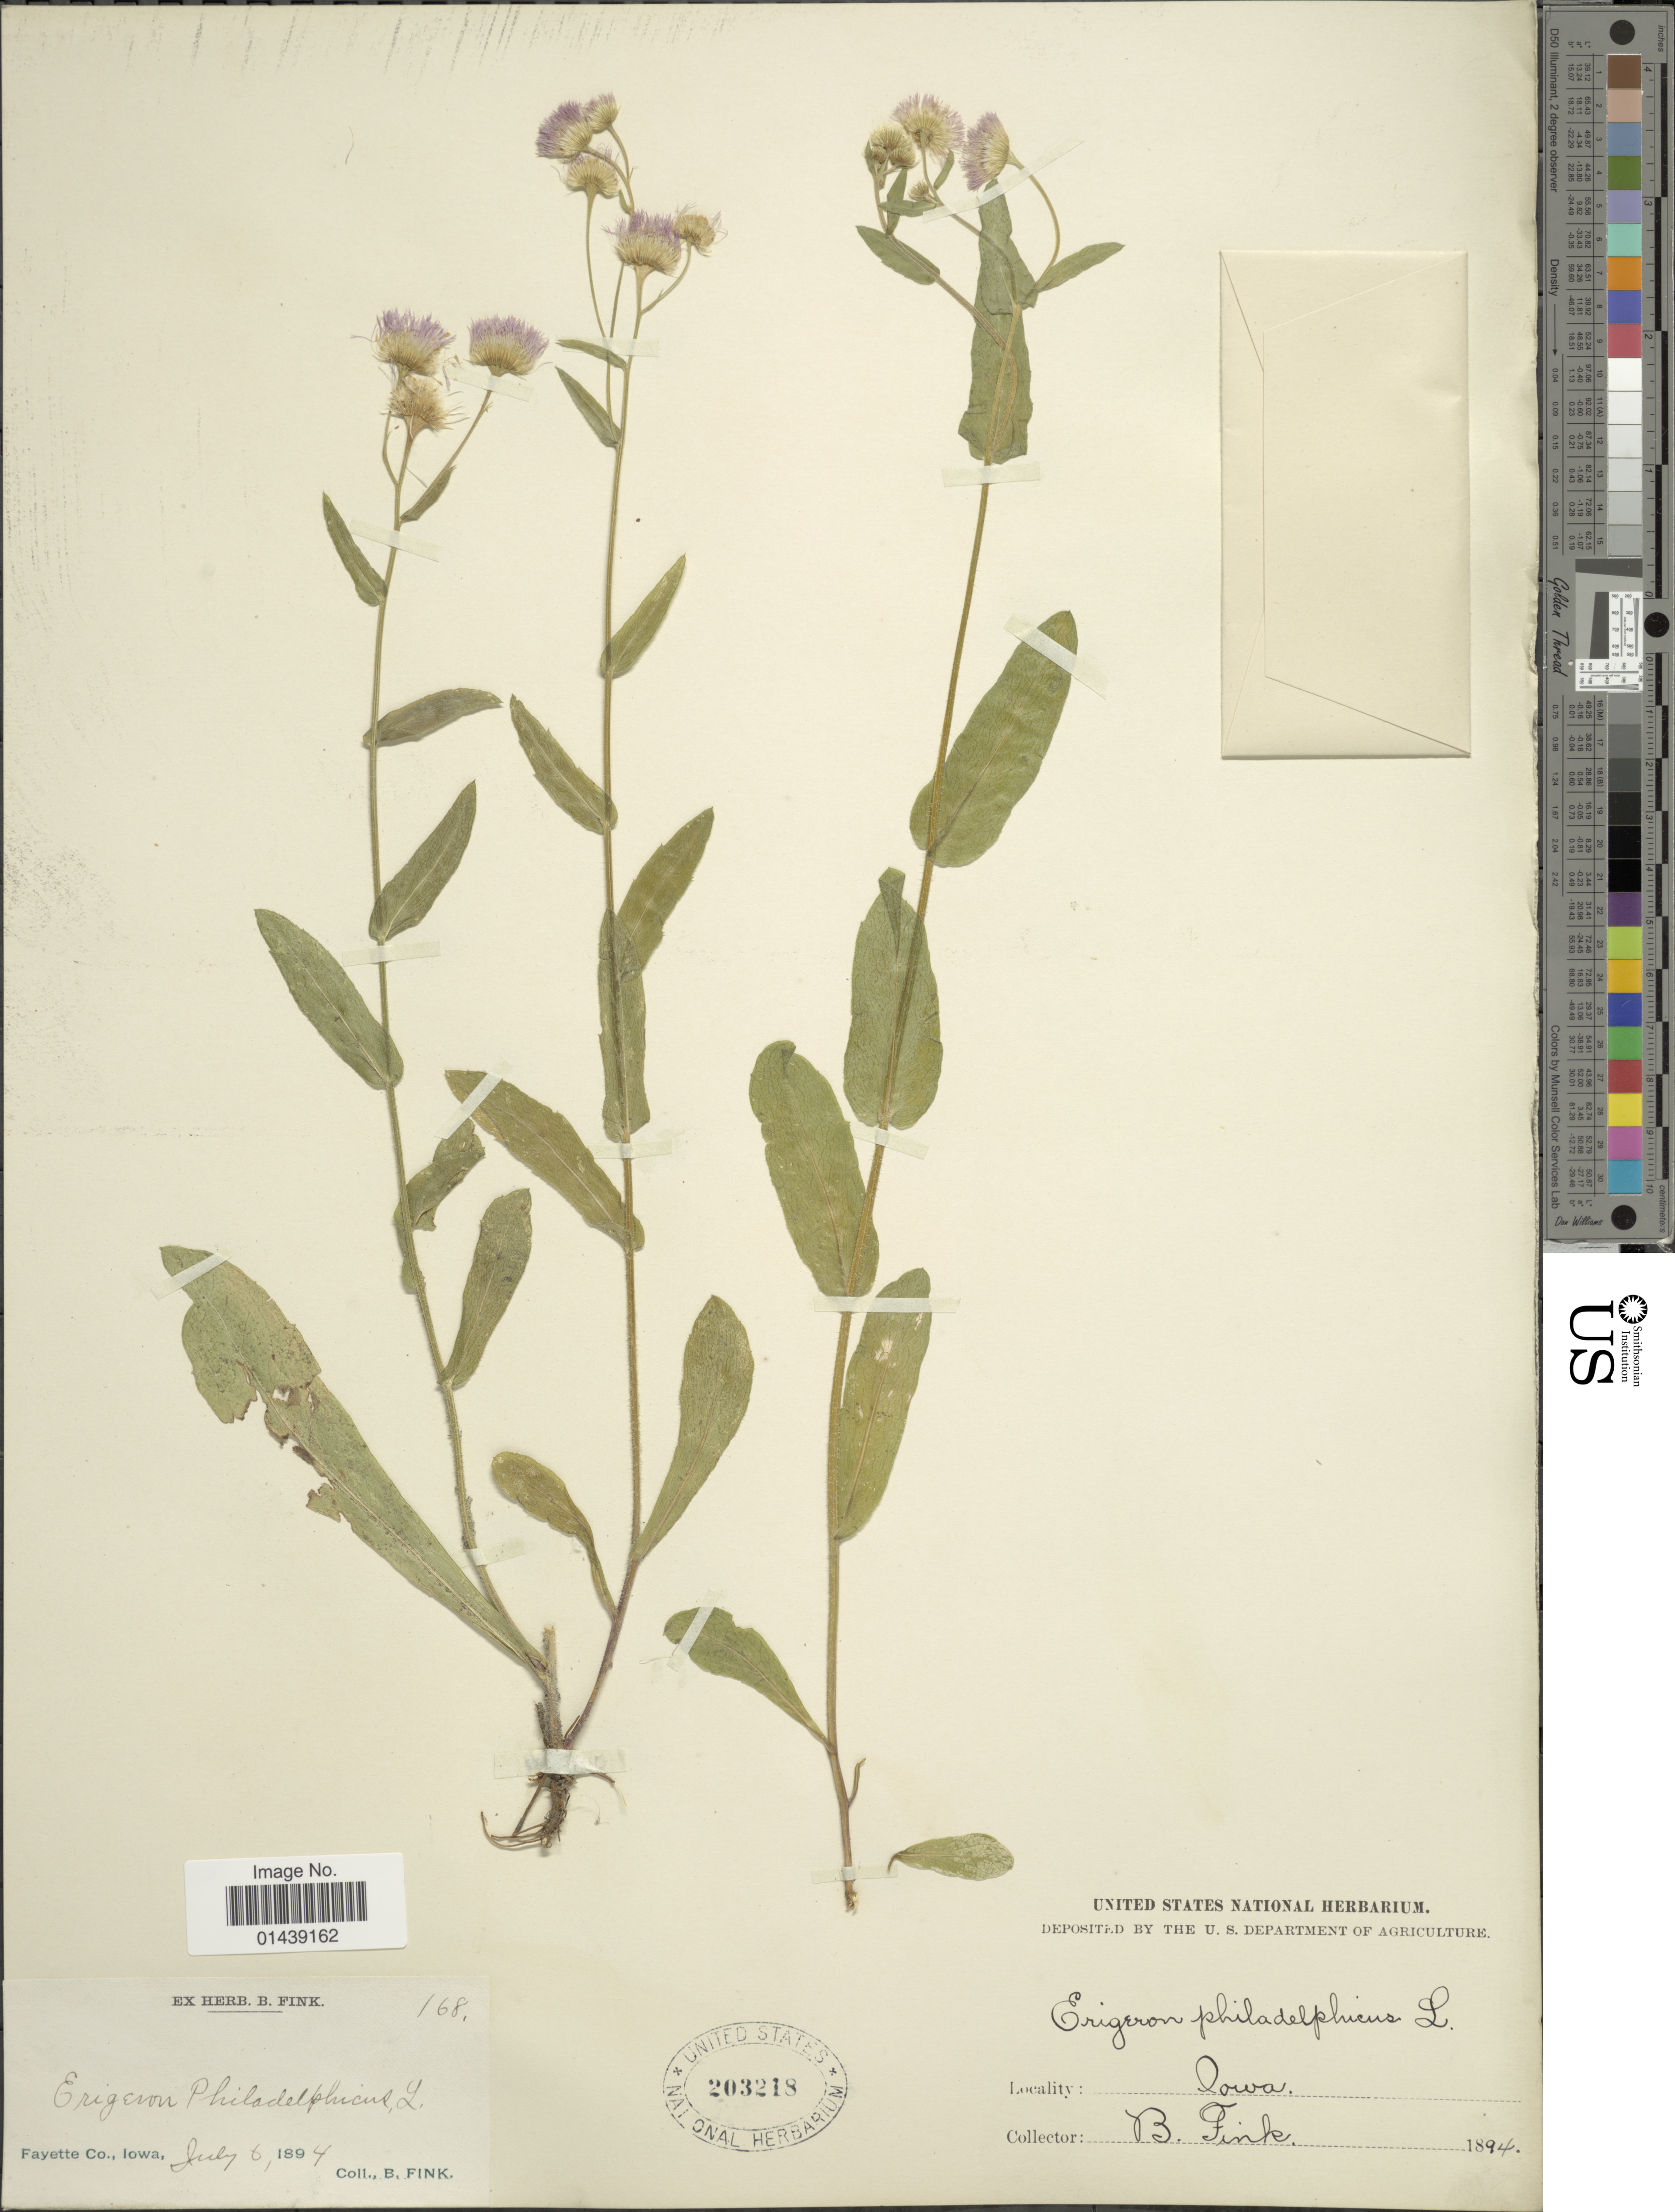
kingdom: Plantae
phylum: Tracheophyta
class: Magnoliopsida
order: Asterales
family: Asteraceae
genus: Erigeron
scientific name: Erigeron philadelphicus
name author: L.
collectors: B. Fink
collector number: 168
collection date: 1897-06-20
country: United States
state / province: Iowa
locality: Fayette Co.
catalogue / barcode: US 203218